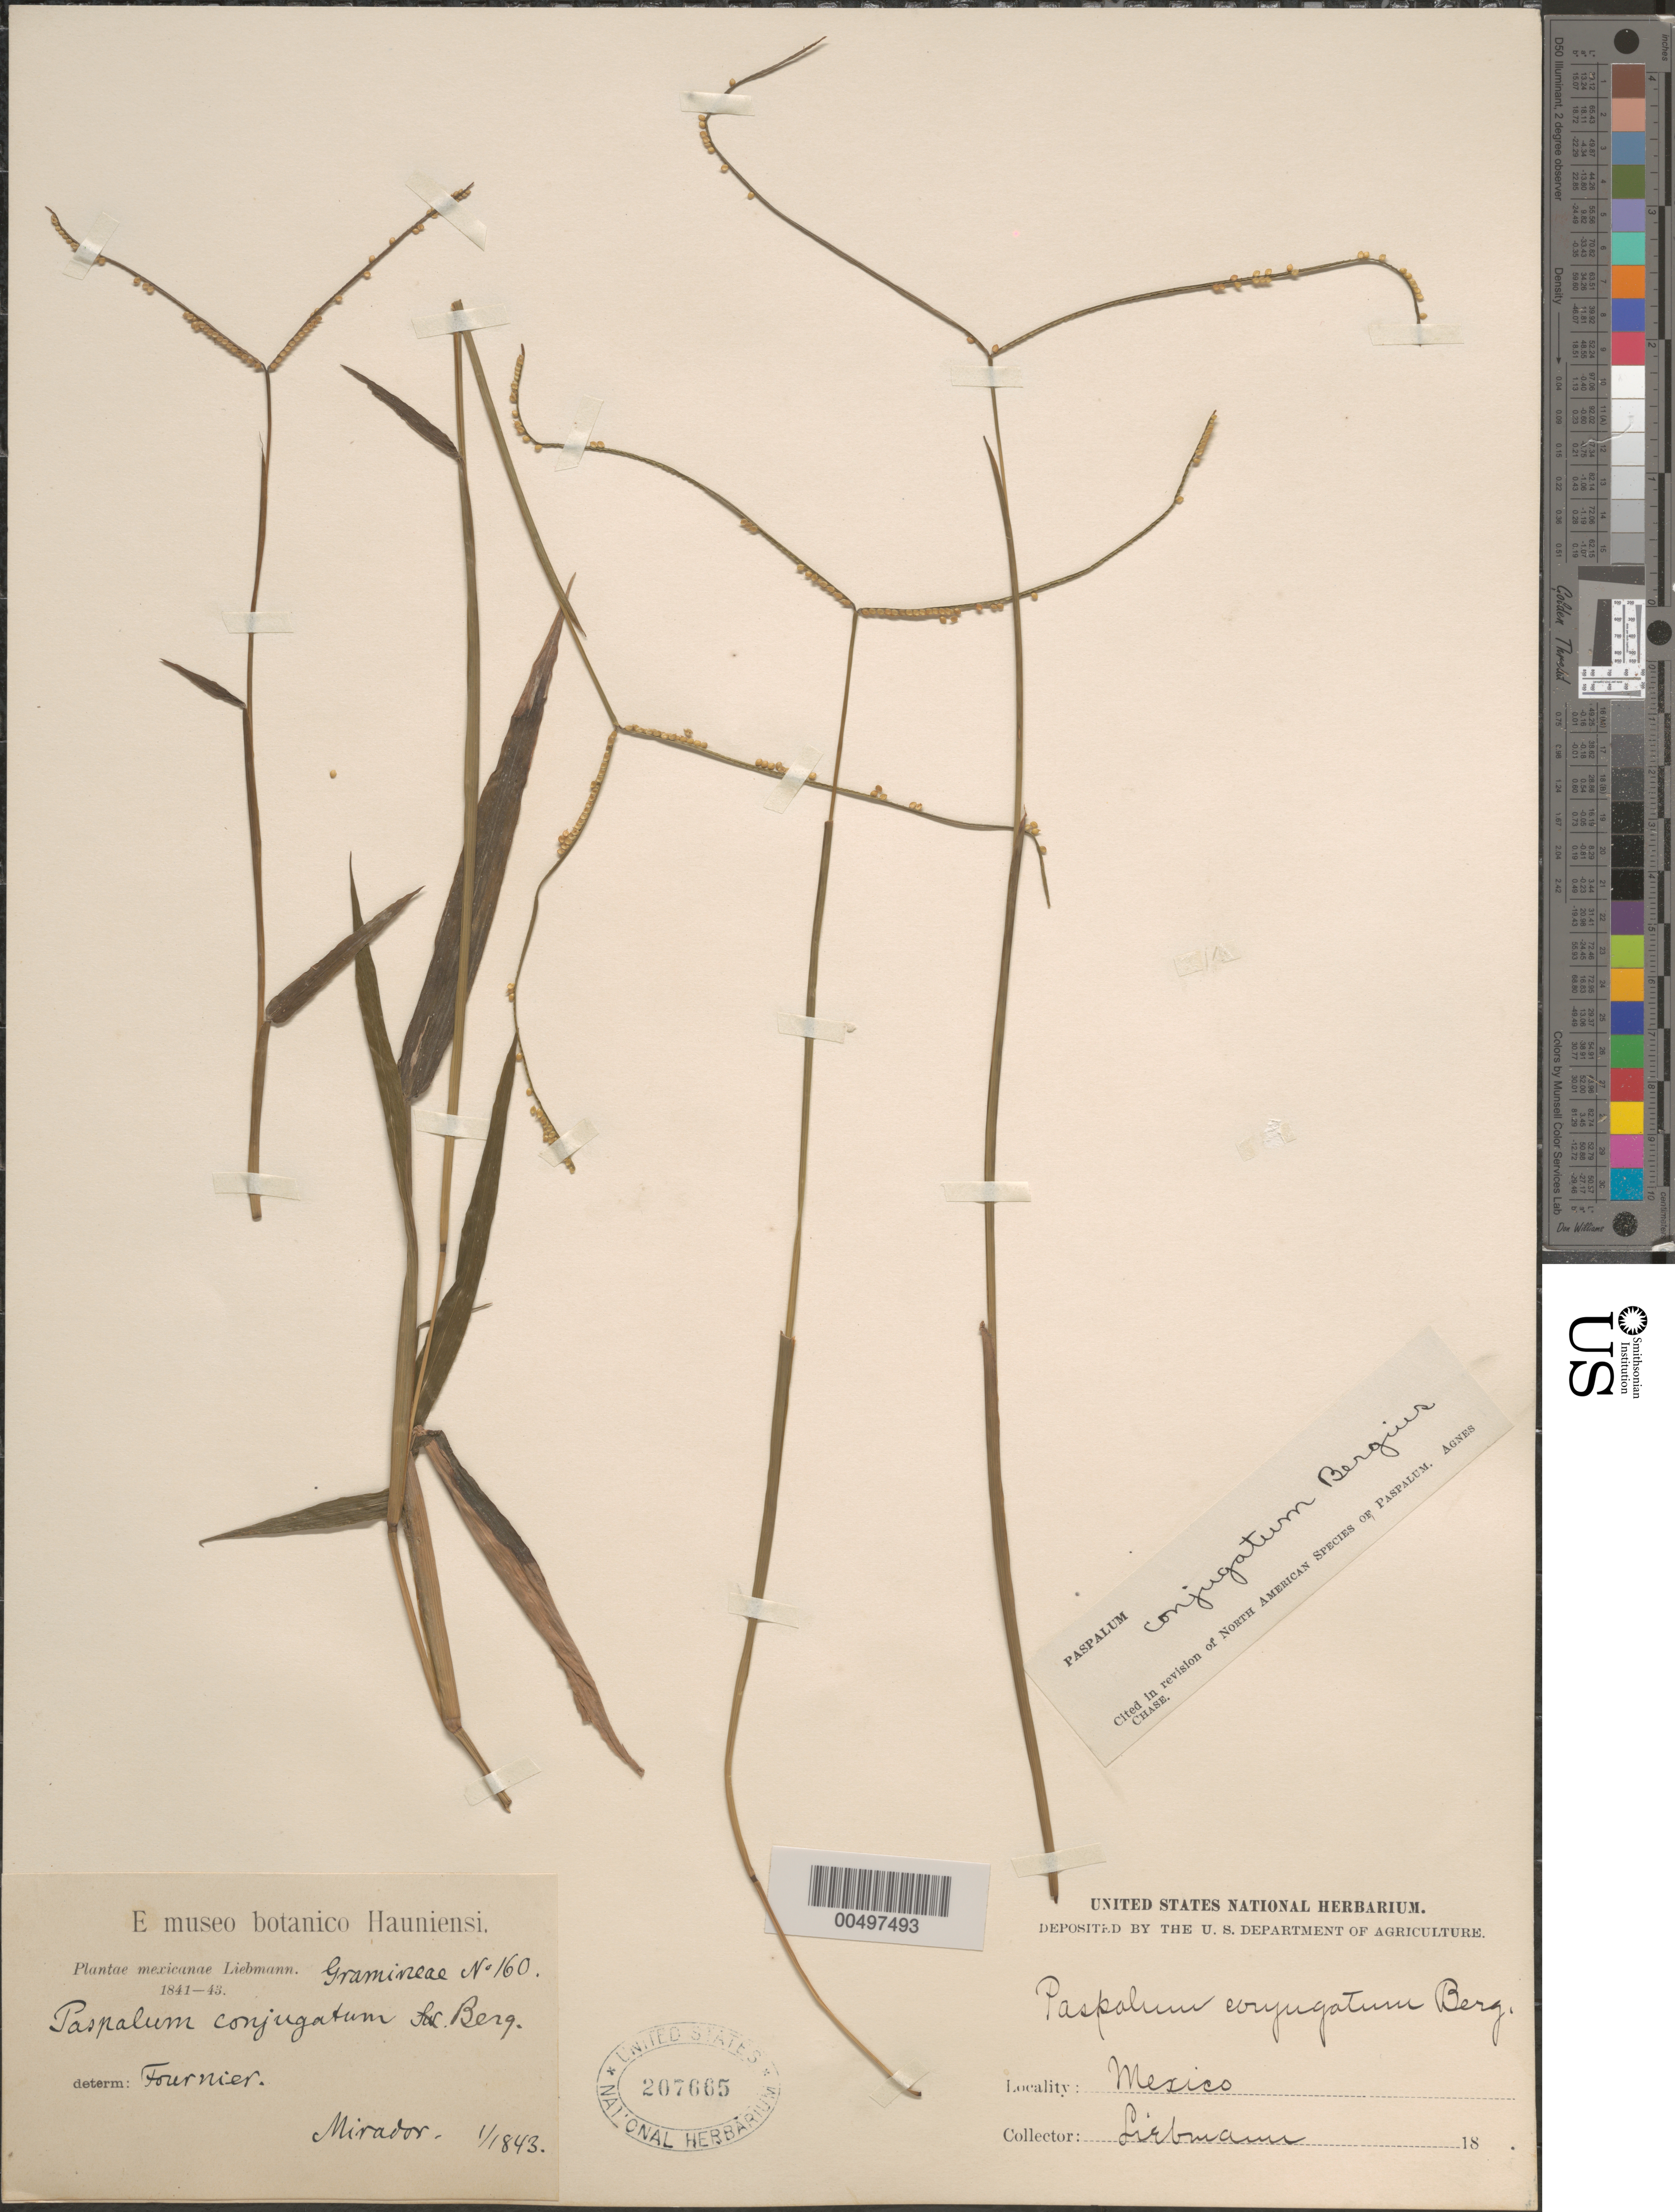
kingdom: Plantae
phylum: Tracheophyta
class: Liliopsida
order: Poales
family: Poaceae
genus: Paspalum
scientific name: Paspalum conjugatum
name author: P.J. Bergius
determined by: Chase, [M.] Agnes, (US)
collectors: F. M. Liebmann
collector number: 160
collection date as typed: Jan 1843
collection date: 1843-01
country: Mexico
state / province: Veracruz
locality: Mirador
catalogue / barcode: US 207665